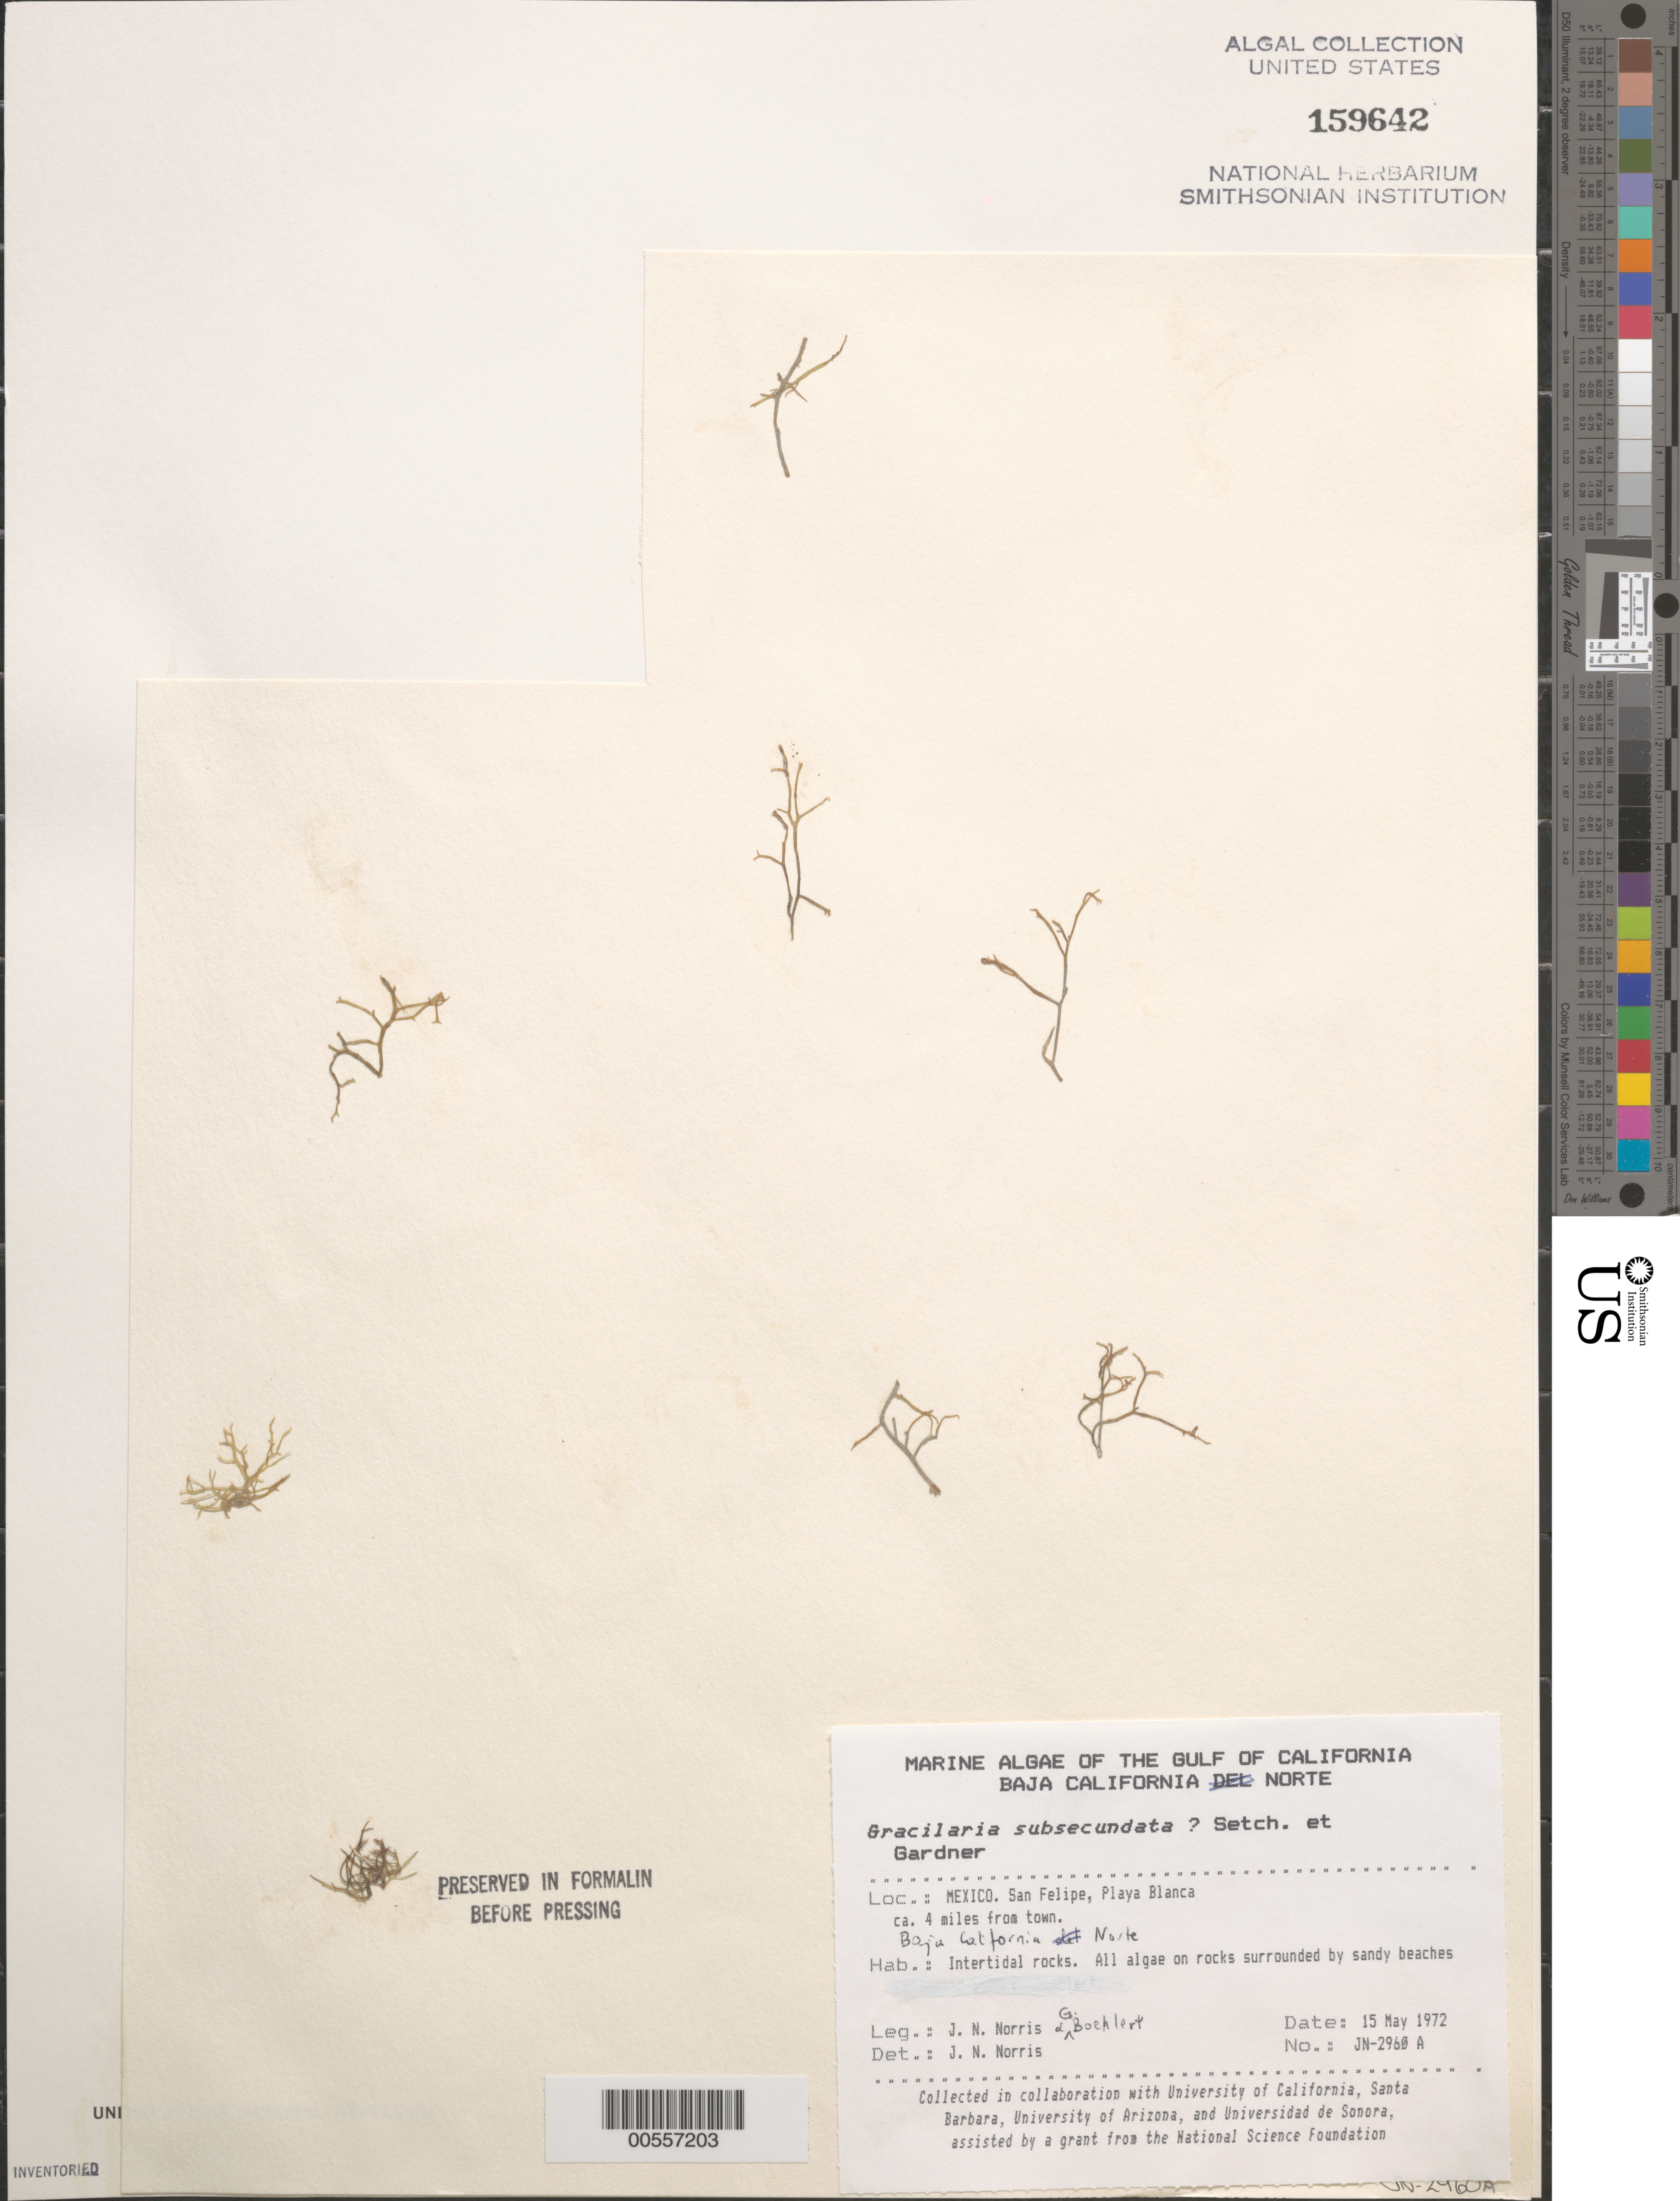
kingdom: Plantae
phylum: Rhodophyta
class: Florideophyceae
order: Gracilariales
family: Gracilariaceae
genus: Gracilaria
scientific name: Gracilaria subsecundata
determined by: Norris, James N.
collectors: J. N. Norris & G. Boehlert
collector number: JN-2960a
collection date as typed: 15 May 1972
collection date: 1972-05-15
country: Mexico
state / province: Baja California Norte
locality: San Felipe, Playa Blanca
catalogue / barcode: US 159642